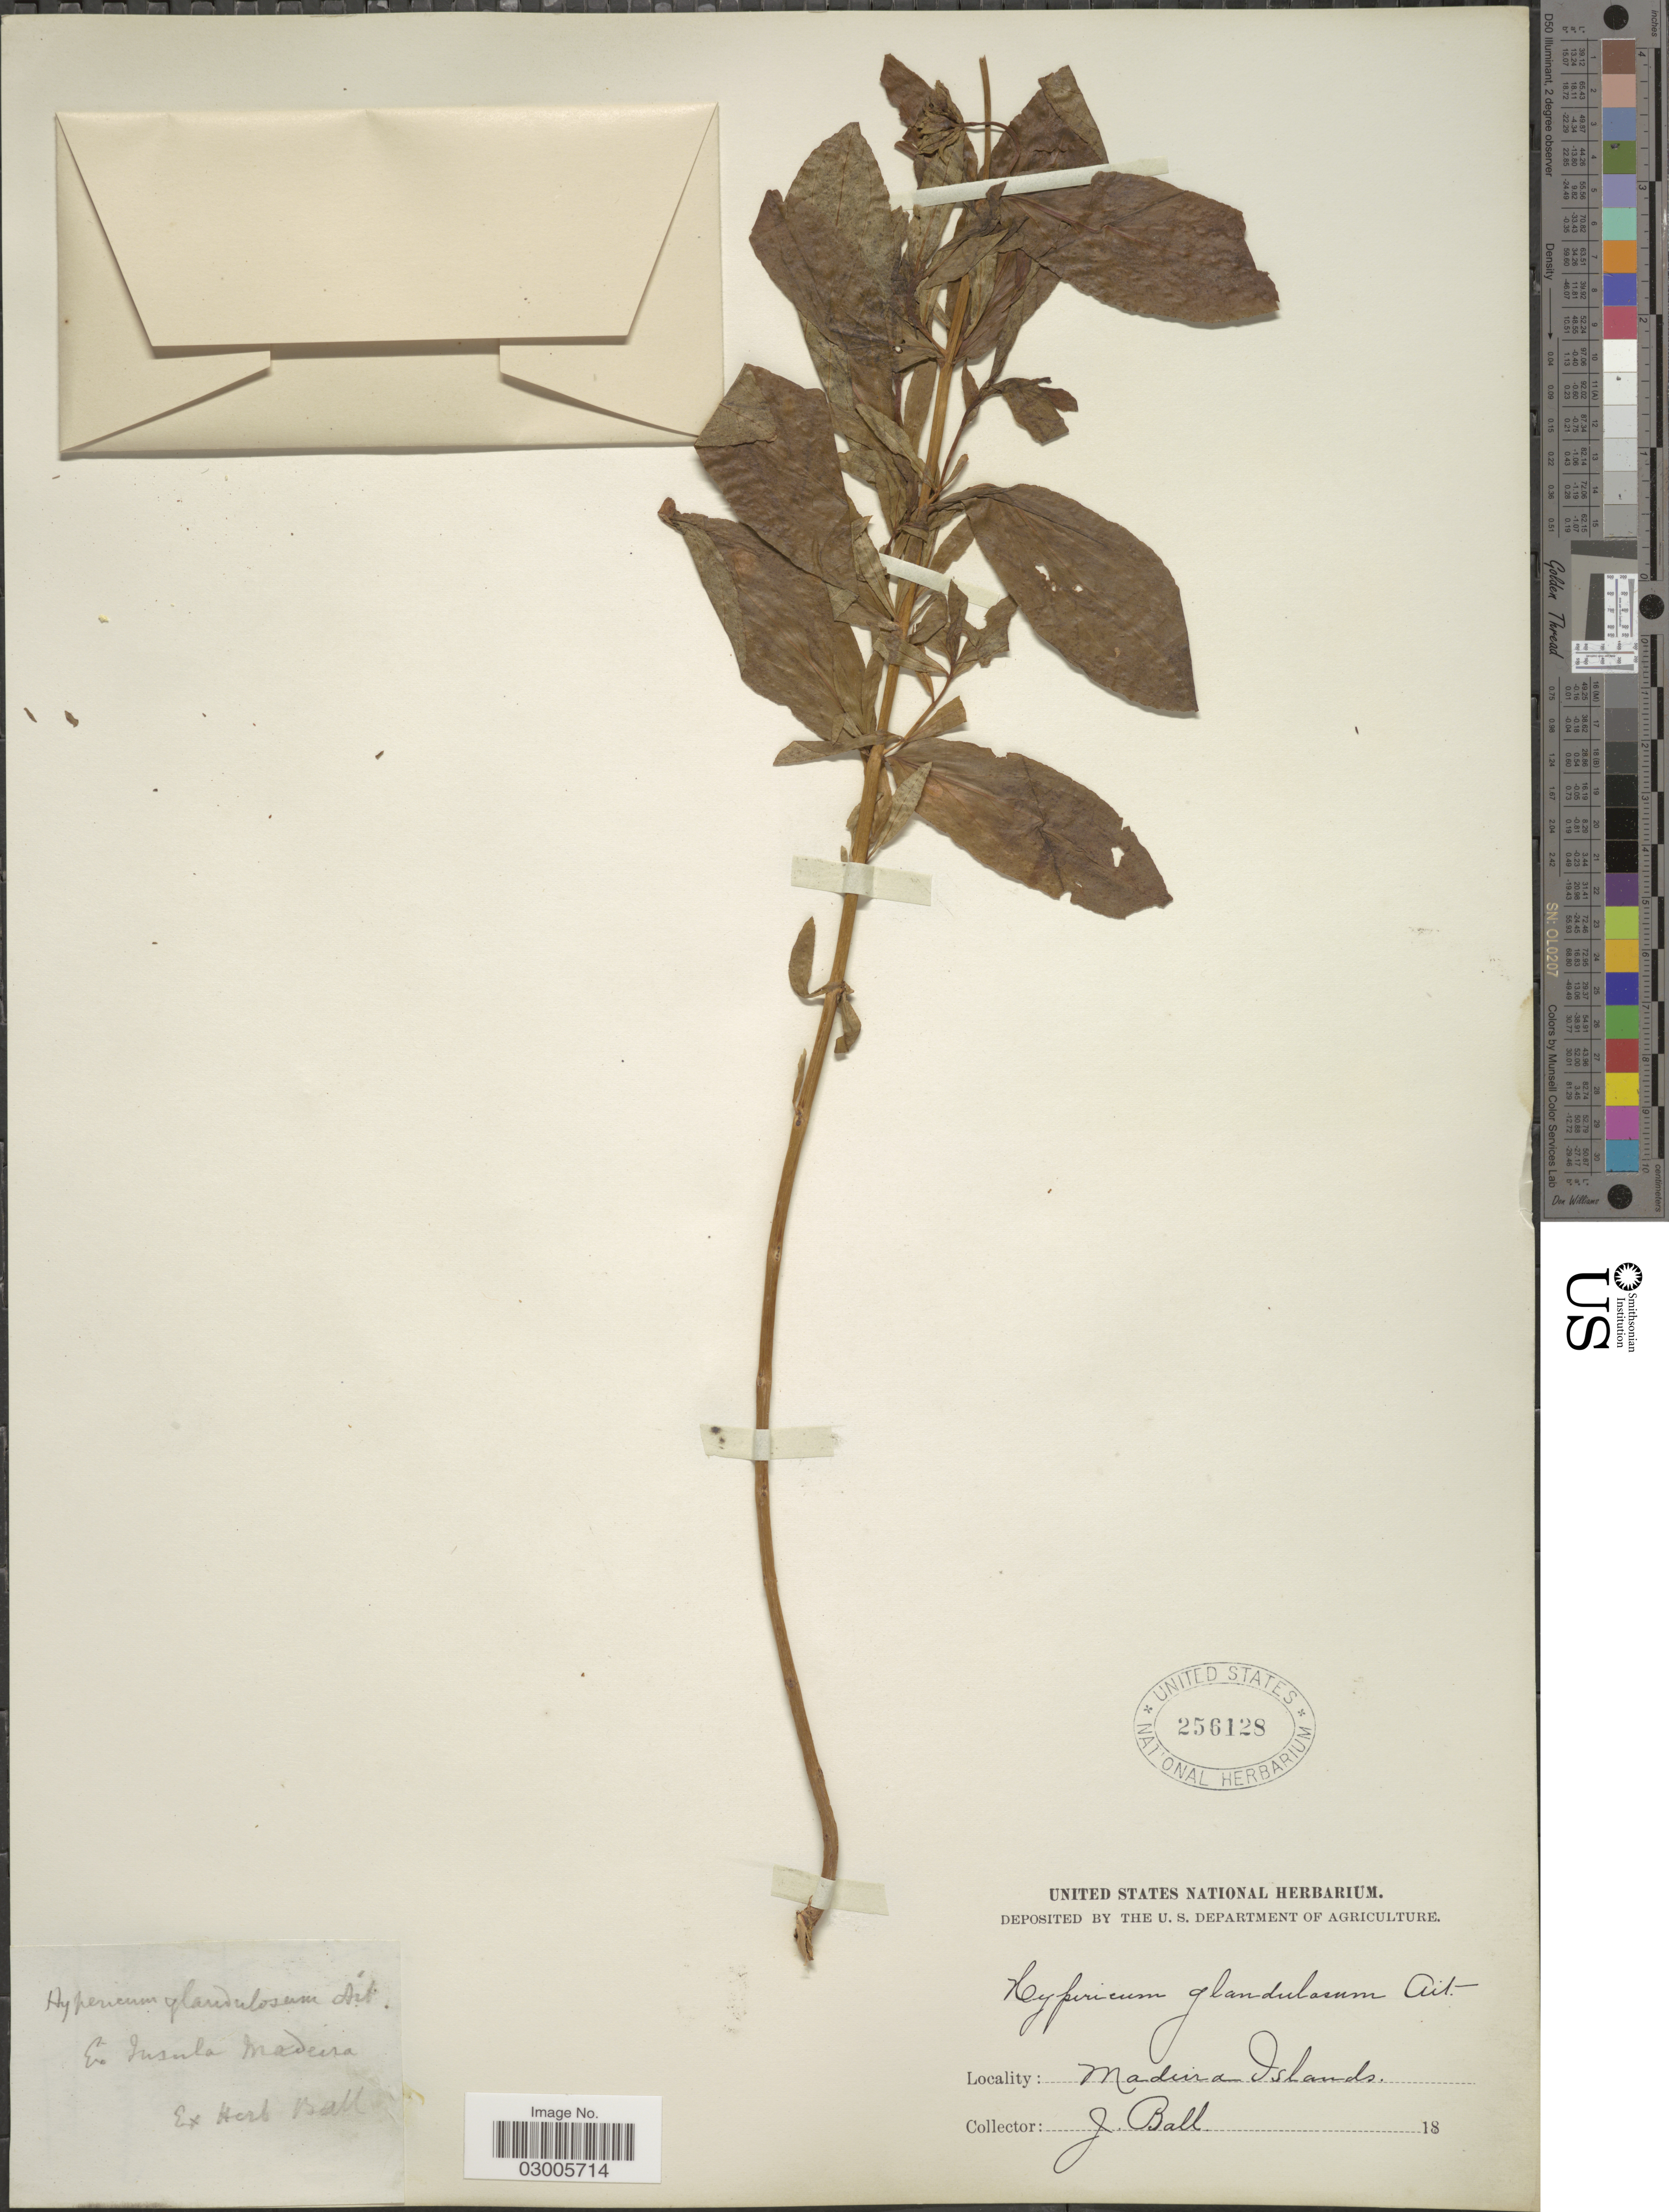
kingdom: Plantae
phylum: Tracheophyta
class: Magnoliopsida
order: Malpighiales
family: Hypericaceae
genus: Hypericum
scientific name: Hypericum glandulosum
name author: Dryand.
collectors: J. Ball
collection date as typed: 18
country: Portugal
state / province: Madeira (Aut. Reg.)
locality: Madeira Islands.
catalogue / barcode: US 256128